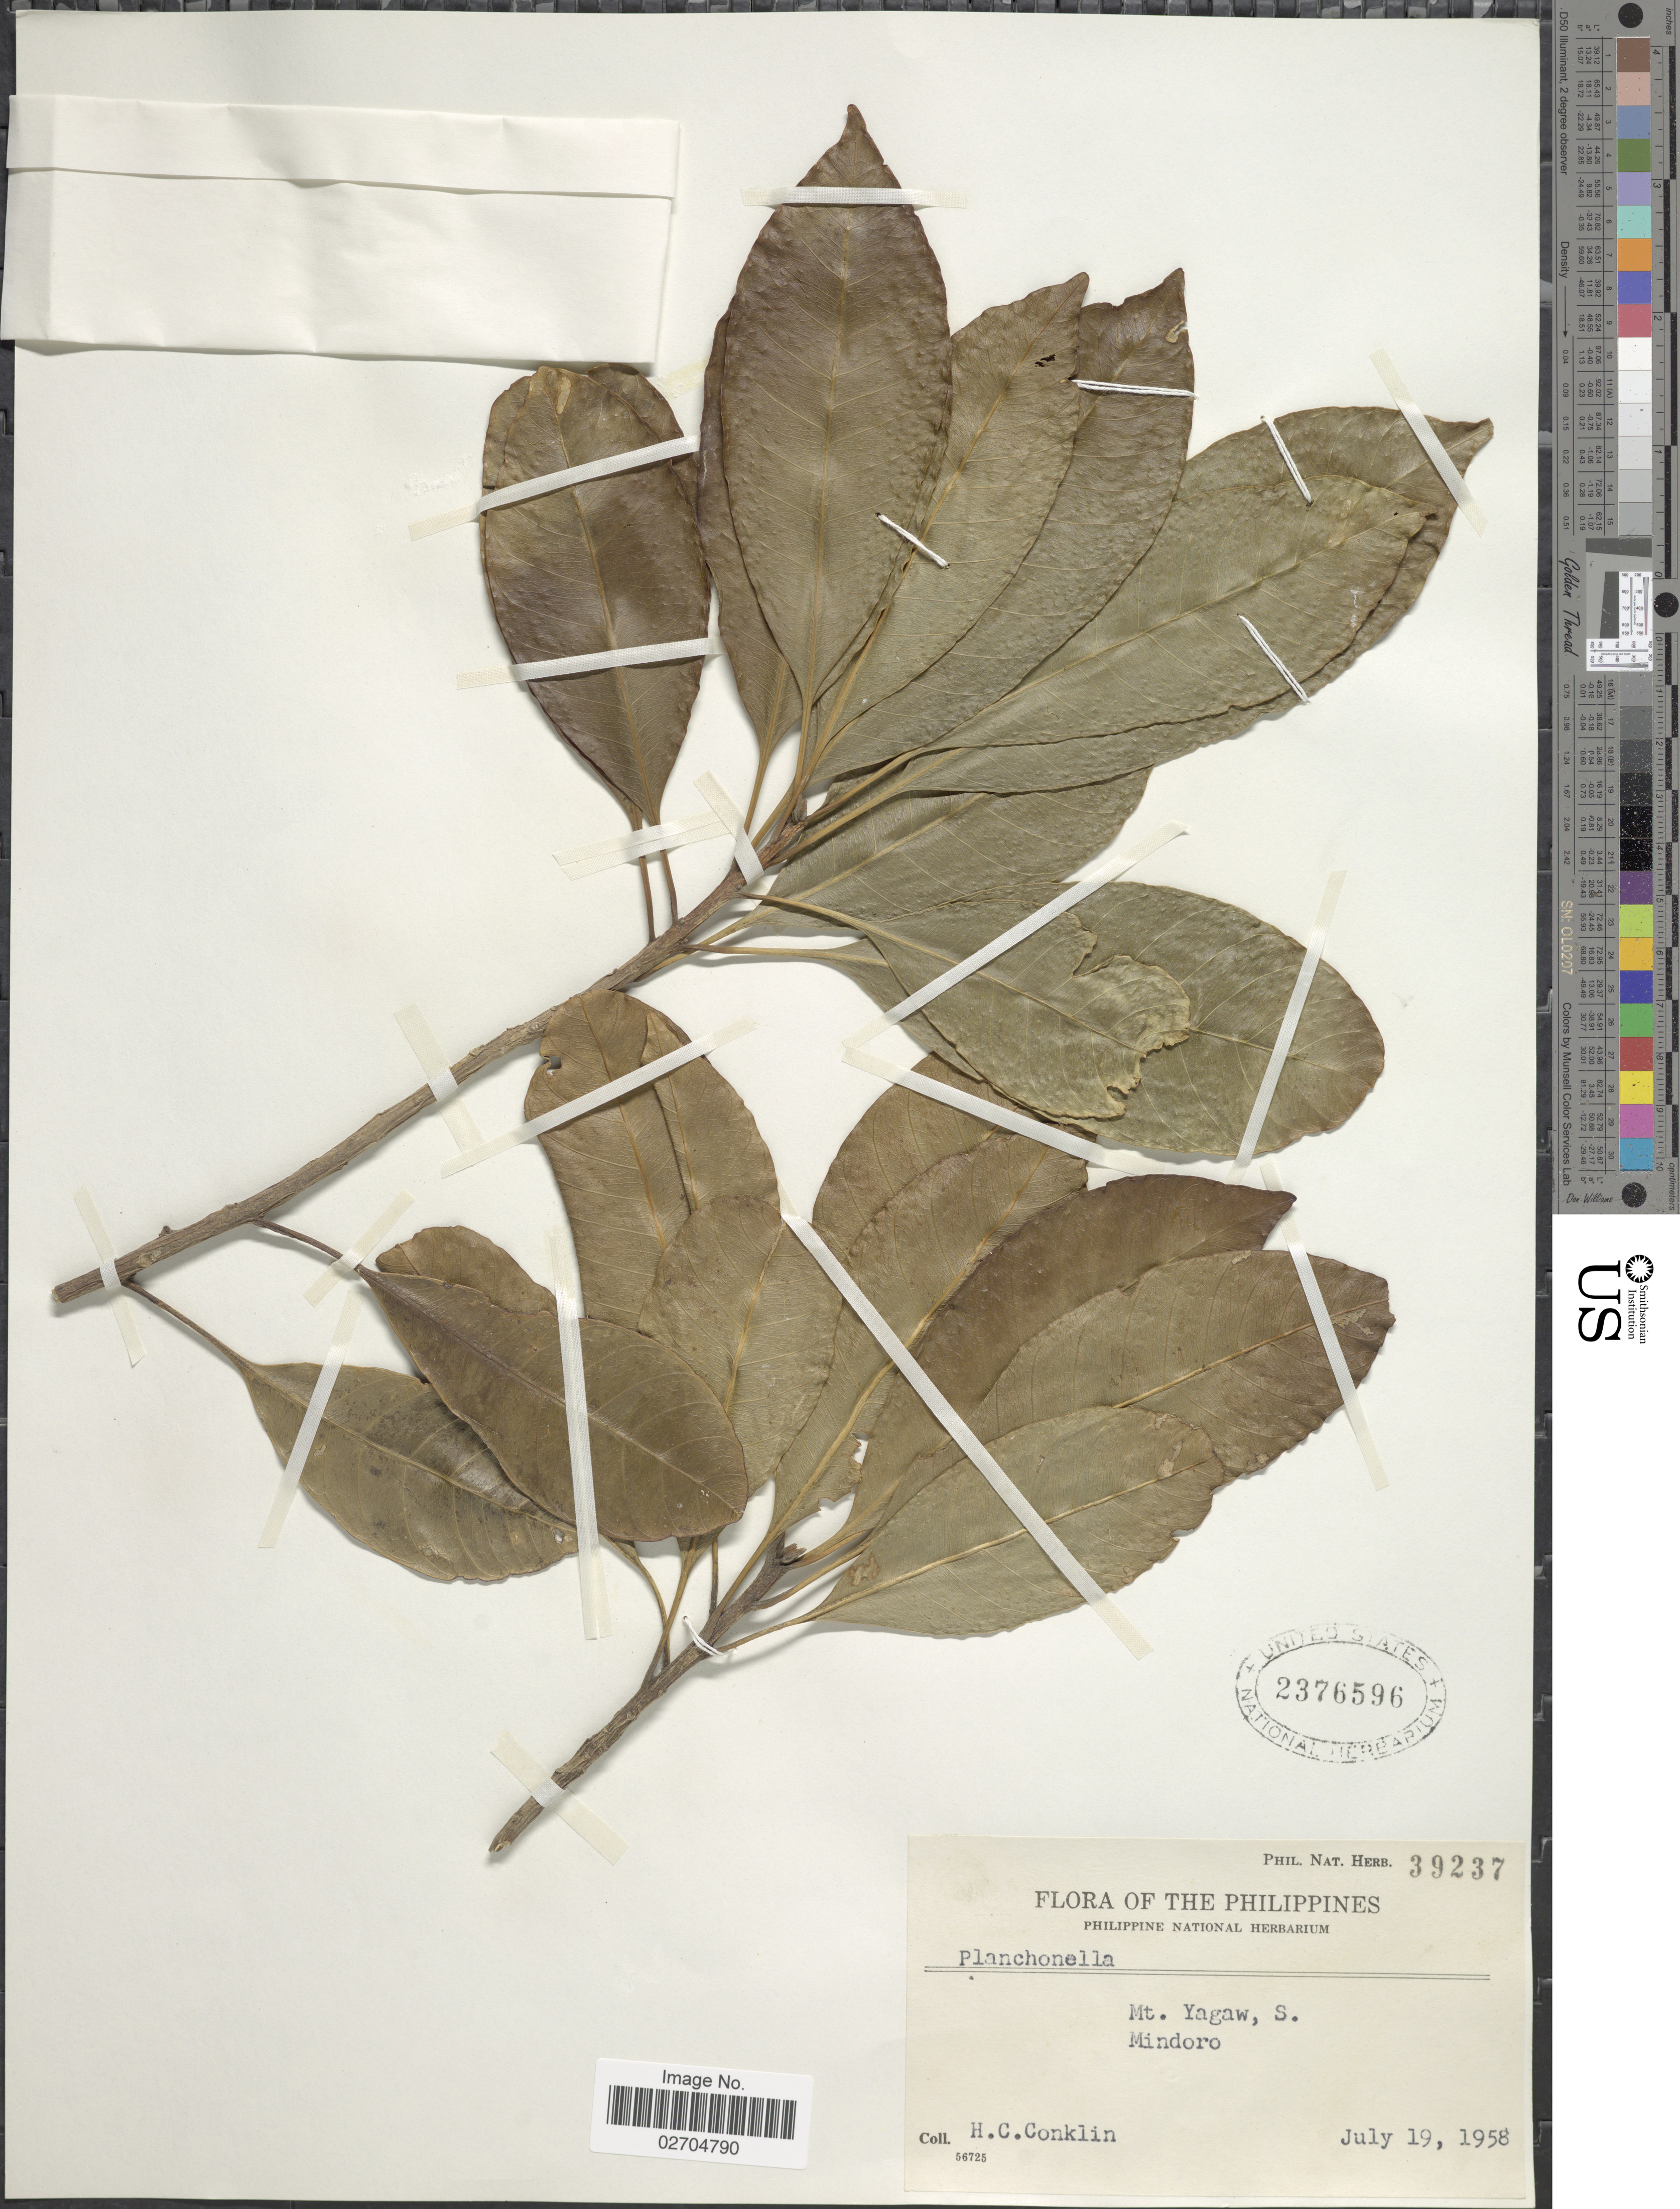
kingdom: Plantae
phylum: Tracheophyta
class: Magnoliopsida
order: Ericales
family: Sapotaceae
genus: Planchonella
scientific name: Planchonella sp.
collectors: H. Conklin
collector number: Phil. Nat.Herb.39237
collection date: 1958-07-19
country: Philippines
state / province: Mimaropa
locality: Mt. Yagaw, S. Mindoro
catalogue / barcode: US 2376596